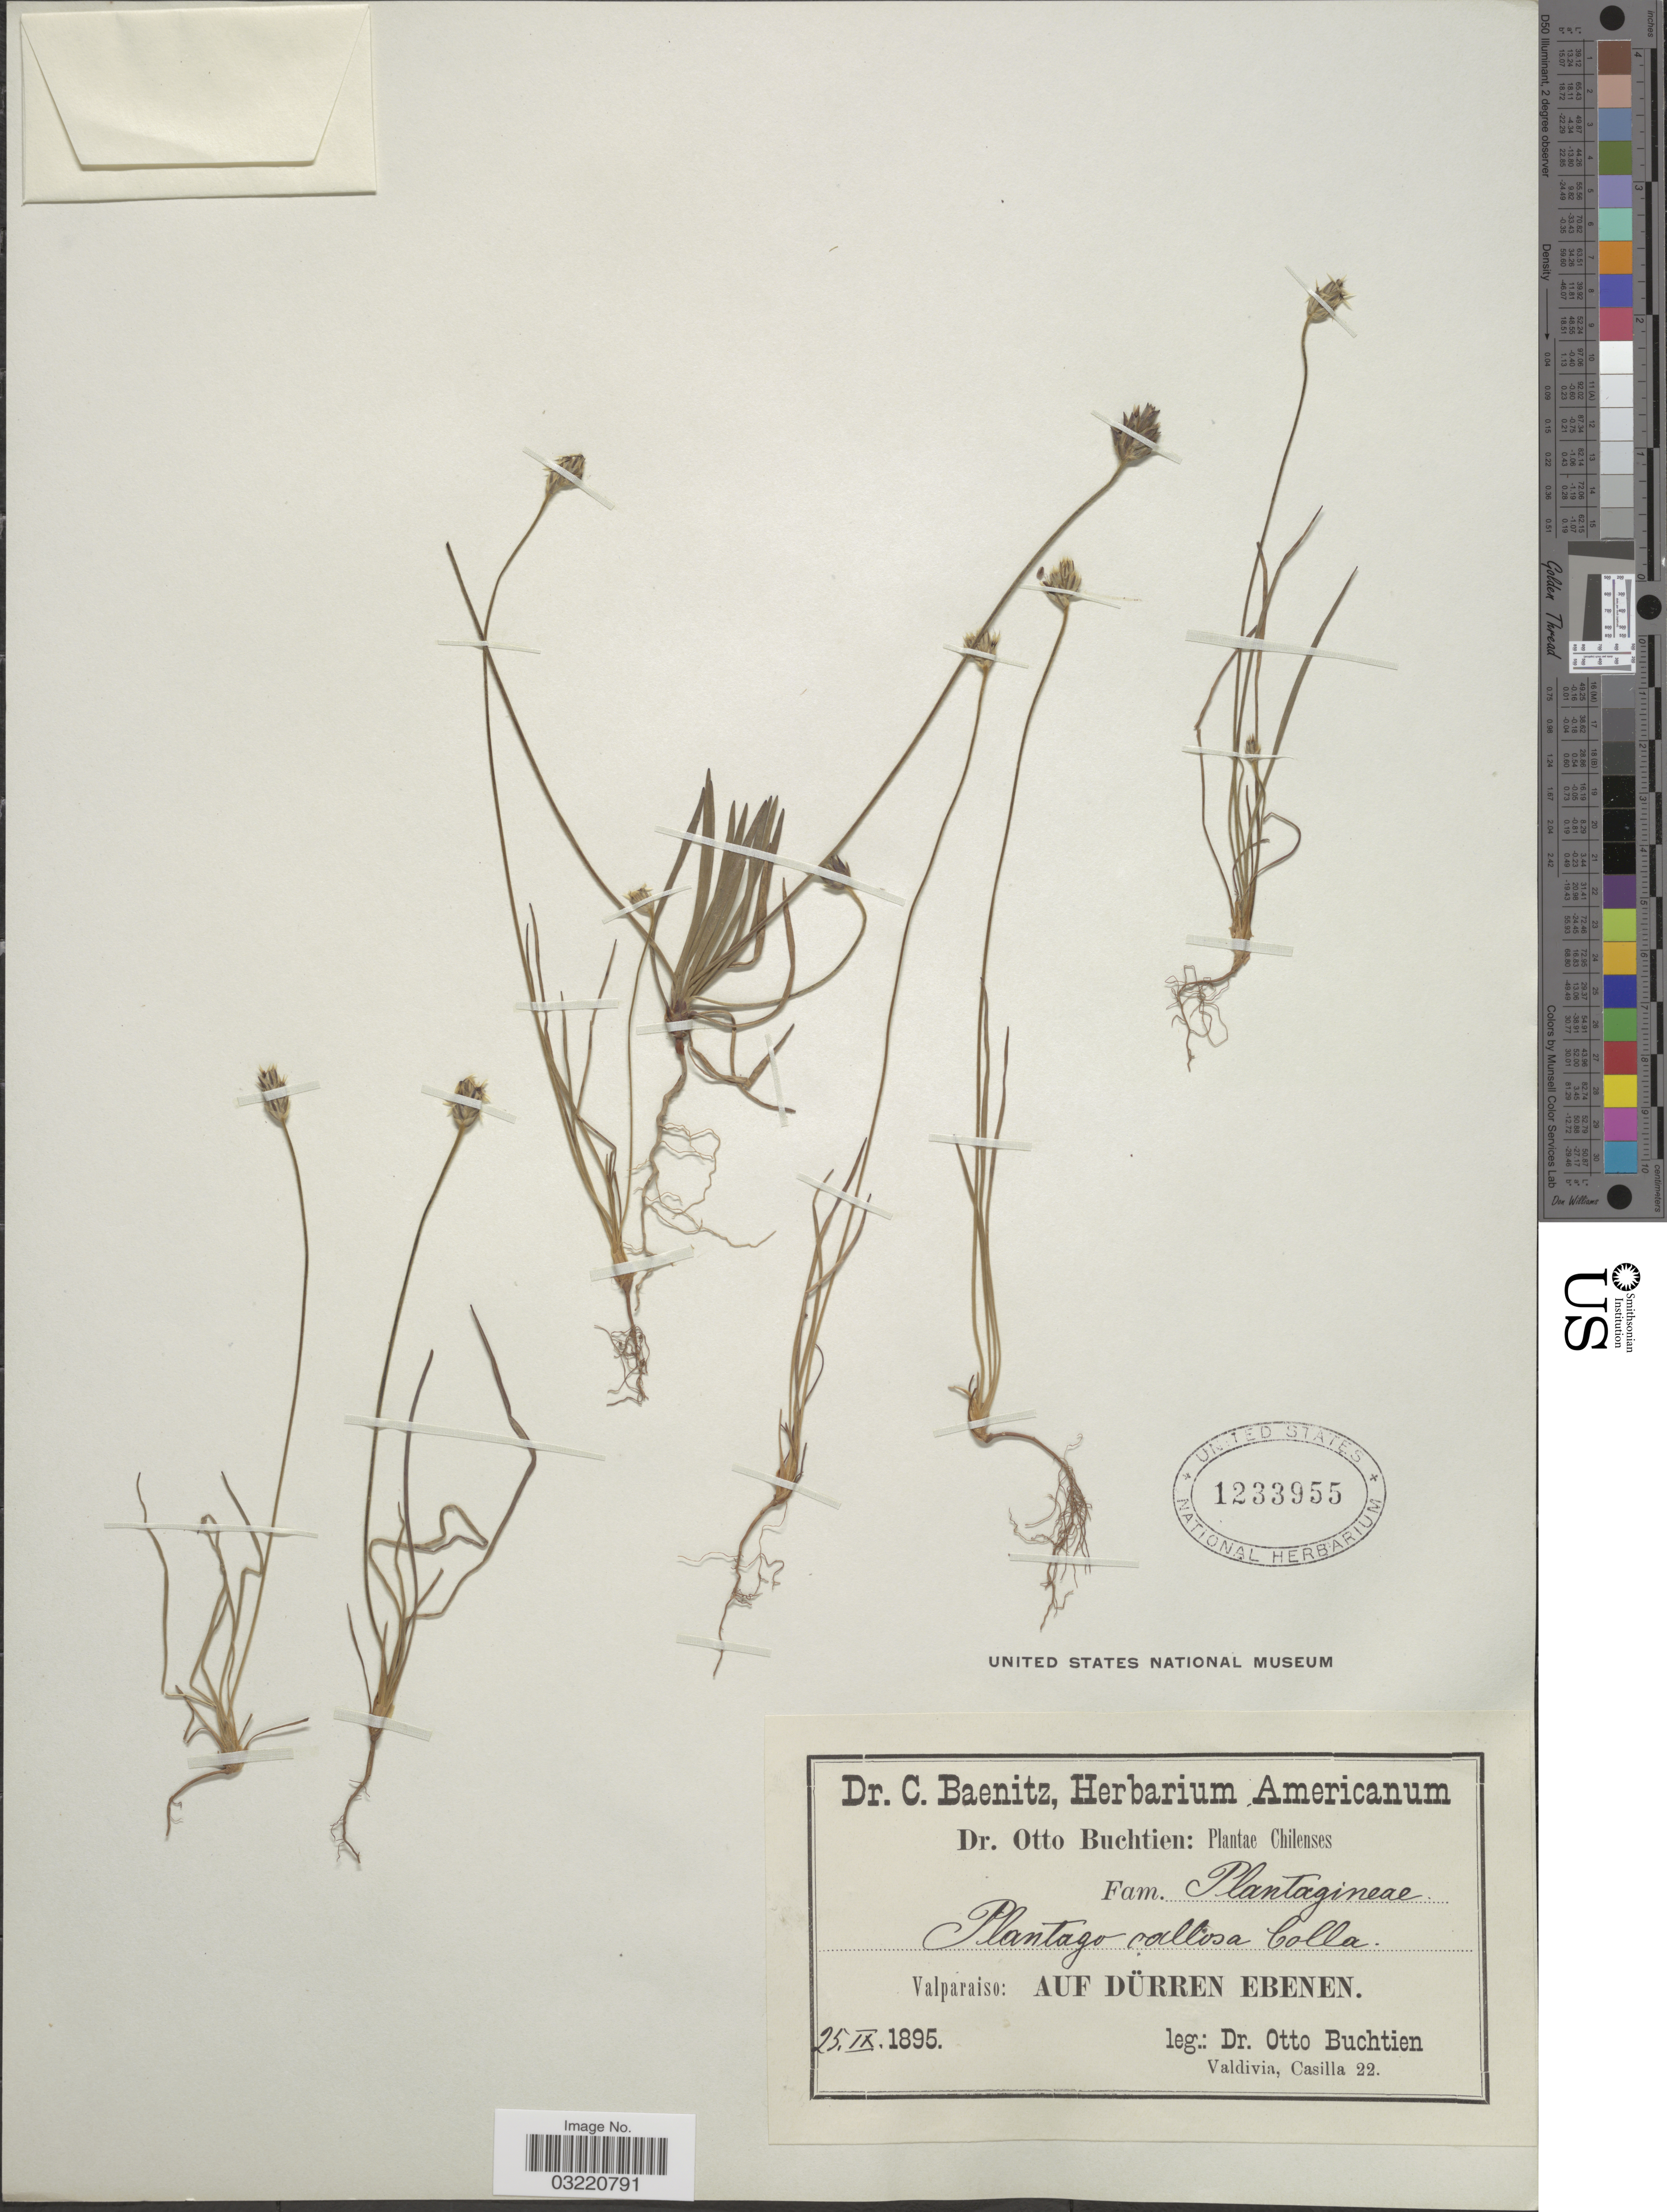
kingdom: Plantae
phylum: Tracheophyta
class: Magnoliopsida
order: Lamiales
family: Plantaginaceae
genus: Plantago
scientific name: Plantago hispidula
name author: Ruiz & Pav.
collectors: C. G. Baenitz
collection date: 1895-09-25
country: Chile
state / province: Valparaíso (V)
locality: Auf Dürren Ebenen.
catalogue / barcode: US 1233955